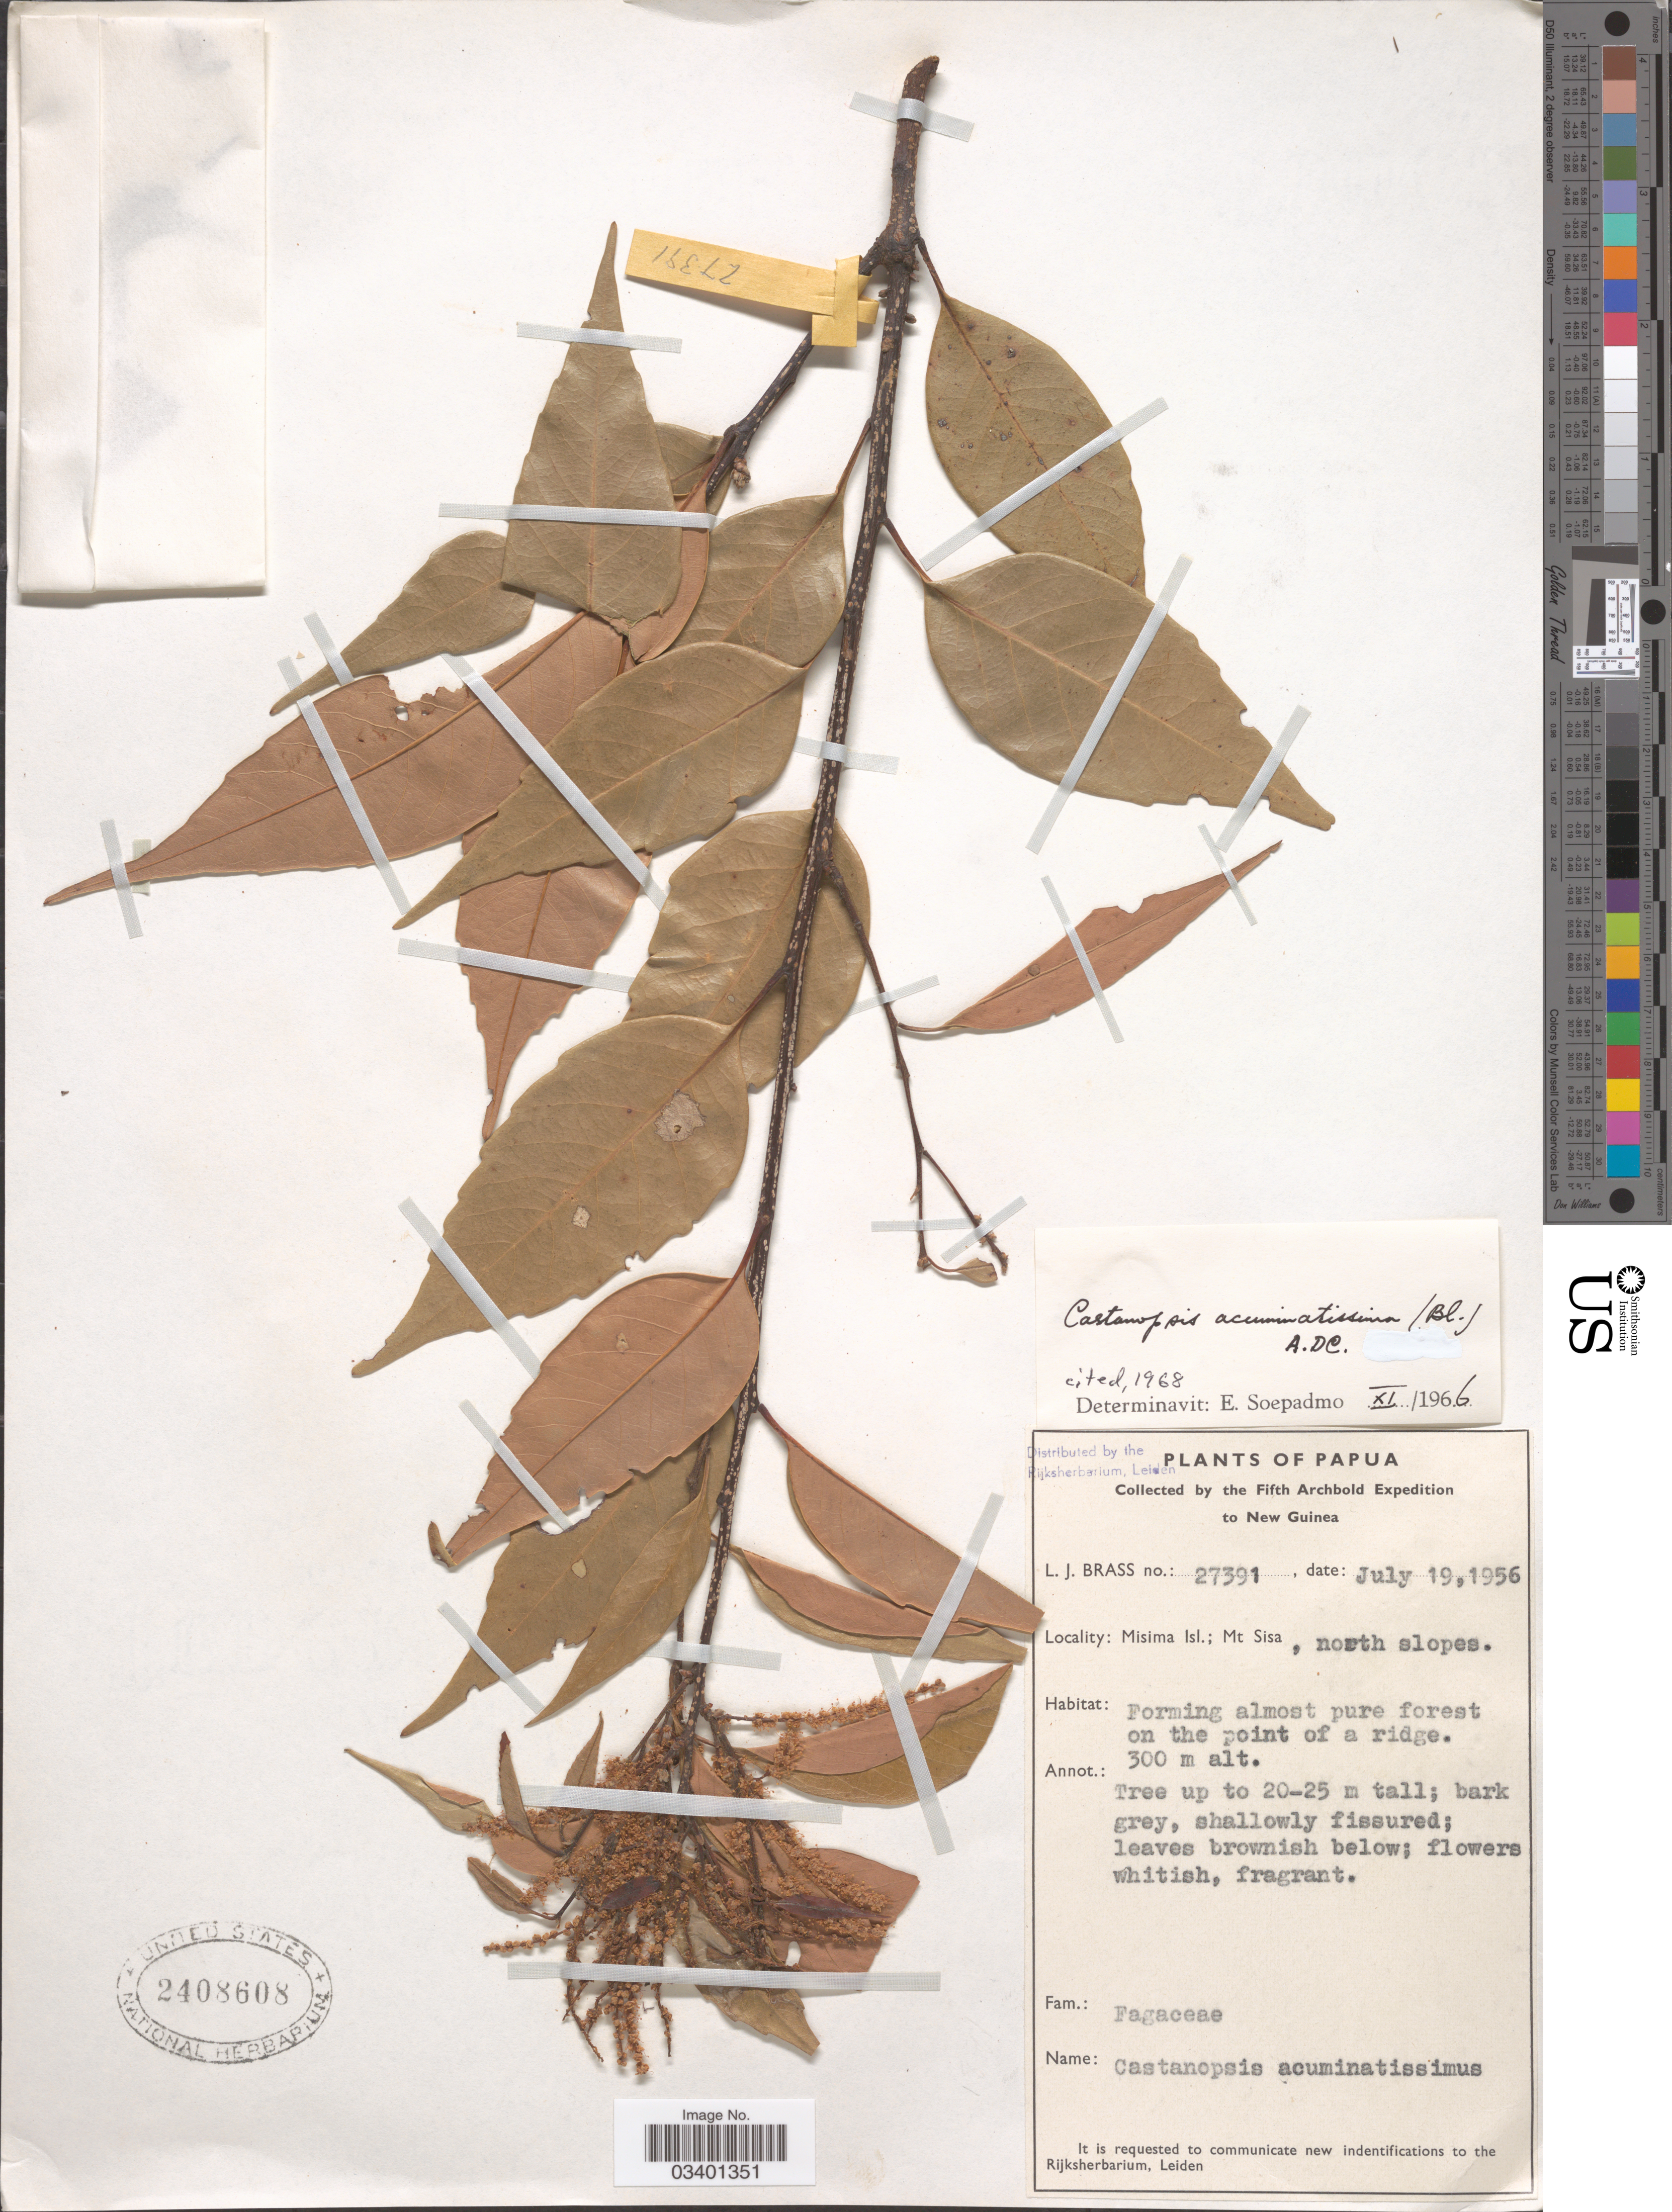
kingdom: Plantae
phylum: Tracheophyta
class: Magnoliopsida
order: Fagales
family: Fagaceae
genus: Castanopsis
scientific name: Castanopsis acuminatissima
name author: (Blume) A. DC.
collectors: L. J. Brass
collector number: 27391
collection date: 1956-07-19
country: Papua New Guinea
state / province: Milne Bay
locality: Papua. New Guinea. Misima Isl.; Mt Sisa, north slopes.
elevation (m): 300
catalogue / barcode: US 2408608